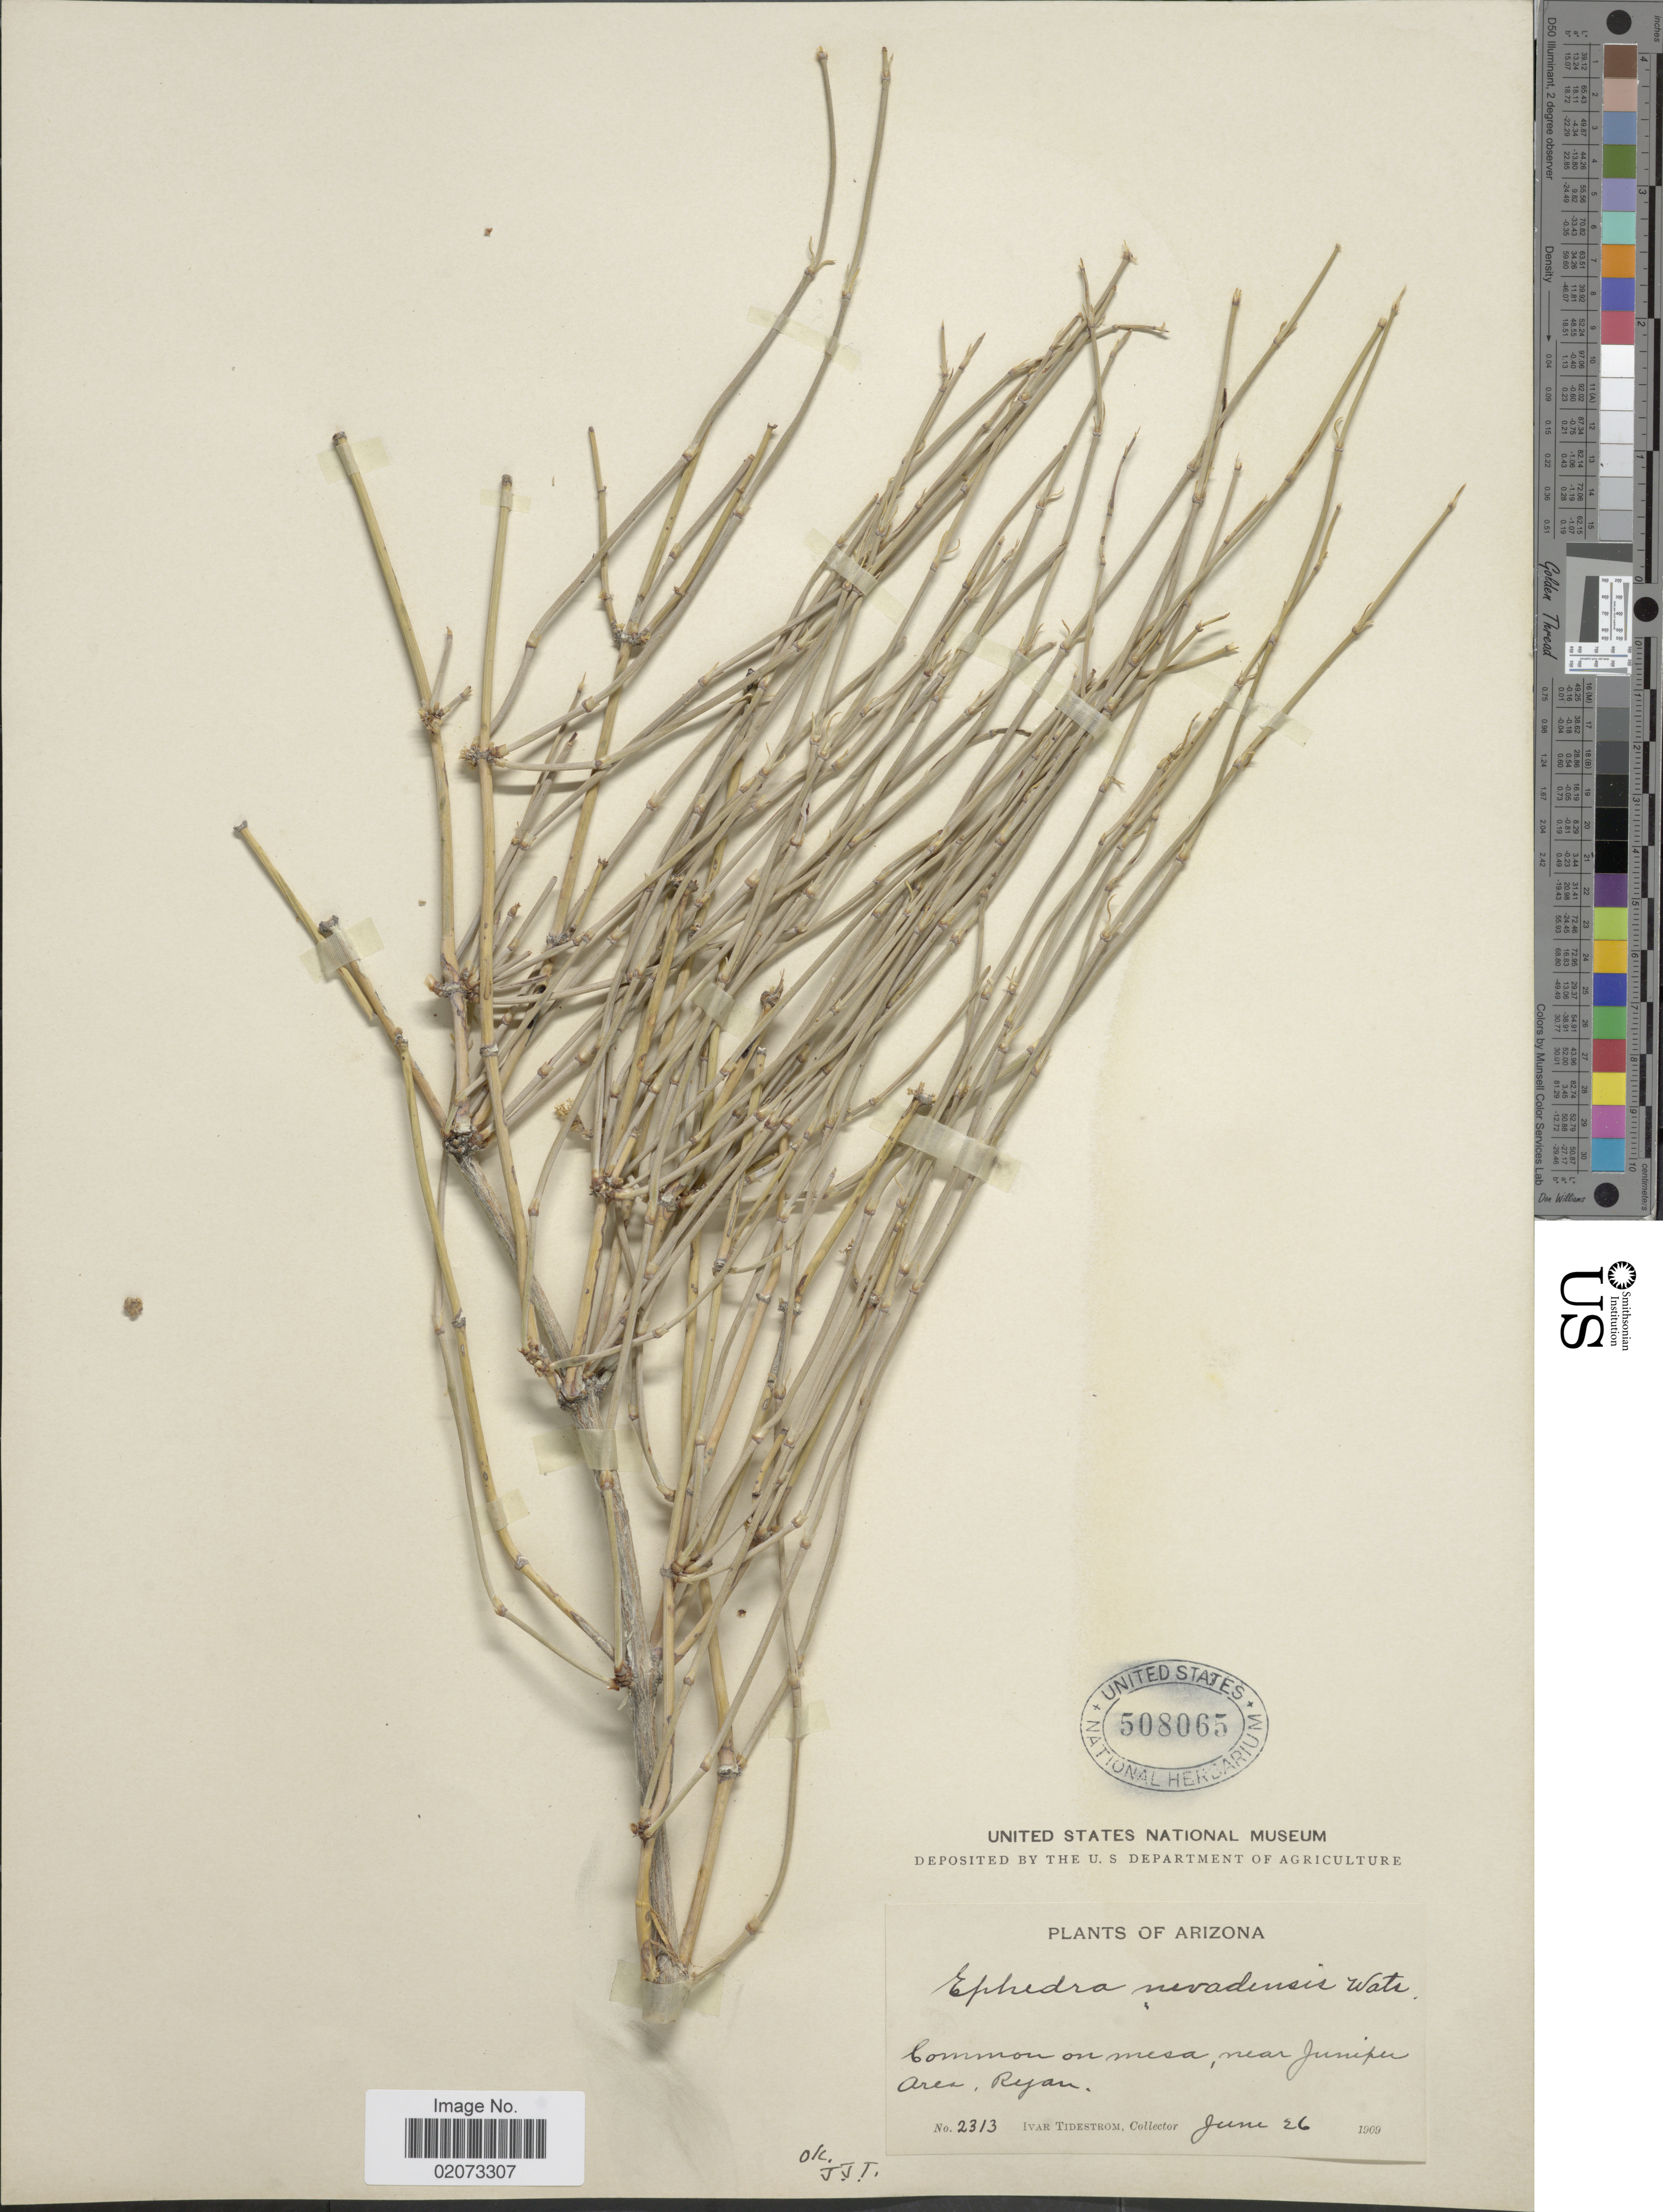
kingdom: Plantae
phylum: Tracheophyta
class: Gnetopsida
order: Ephedrales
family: Ephedraceae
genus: Ephedra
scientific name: Ephedra nevadensis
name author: S. Watson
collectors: I. F. Tidestrom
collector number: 2313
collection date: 1909-06-26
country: United States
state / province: Arizona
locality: Arizona. On mesa, near Juniper Area, Ryan.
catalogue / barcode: US 508065